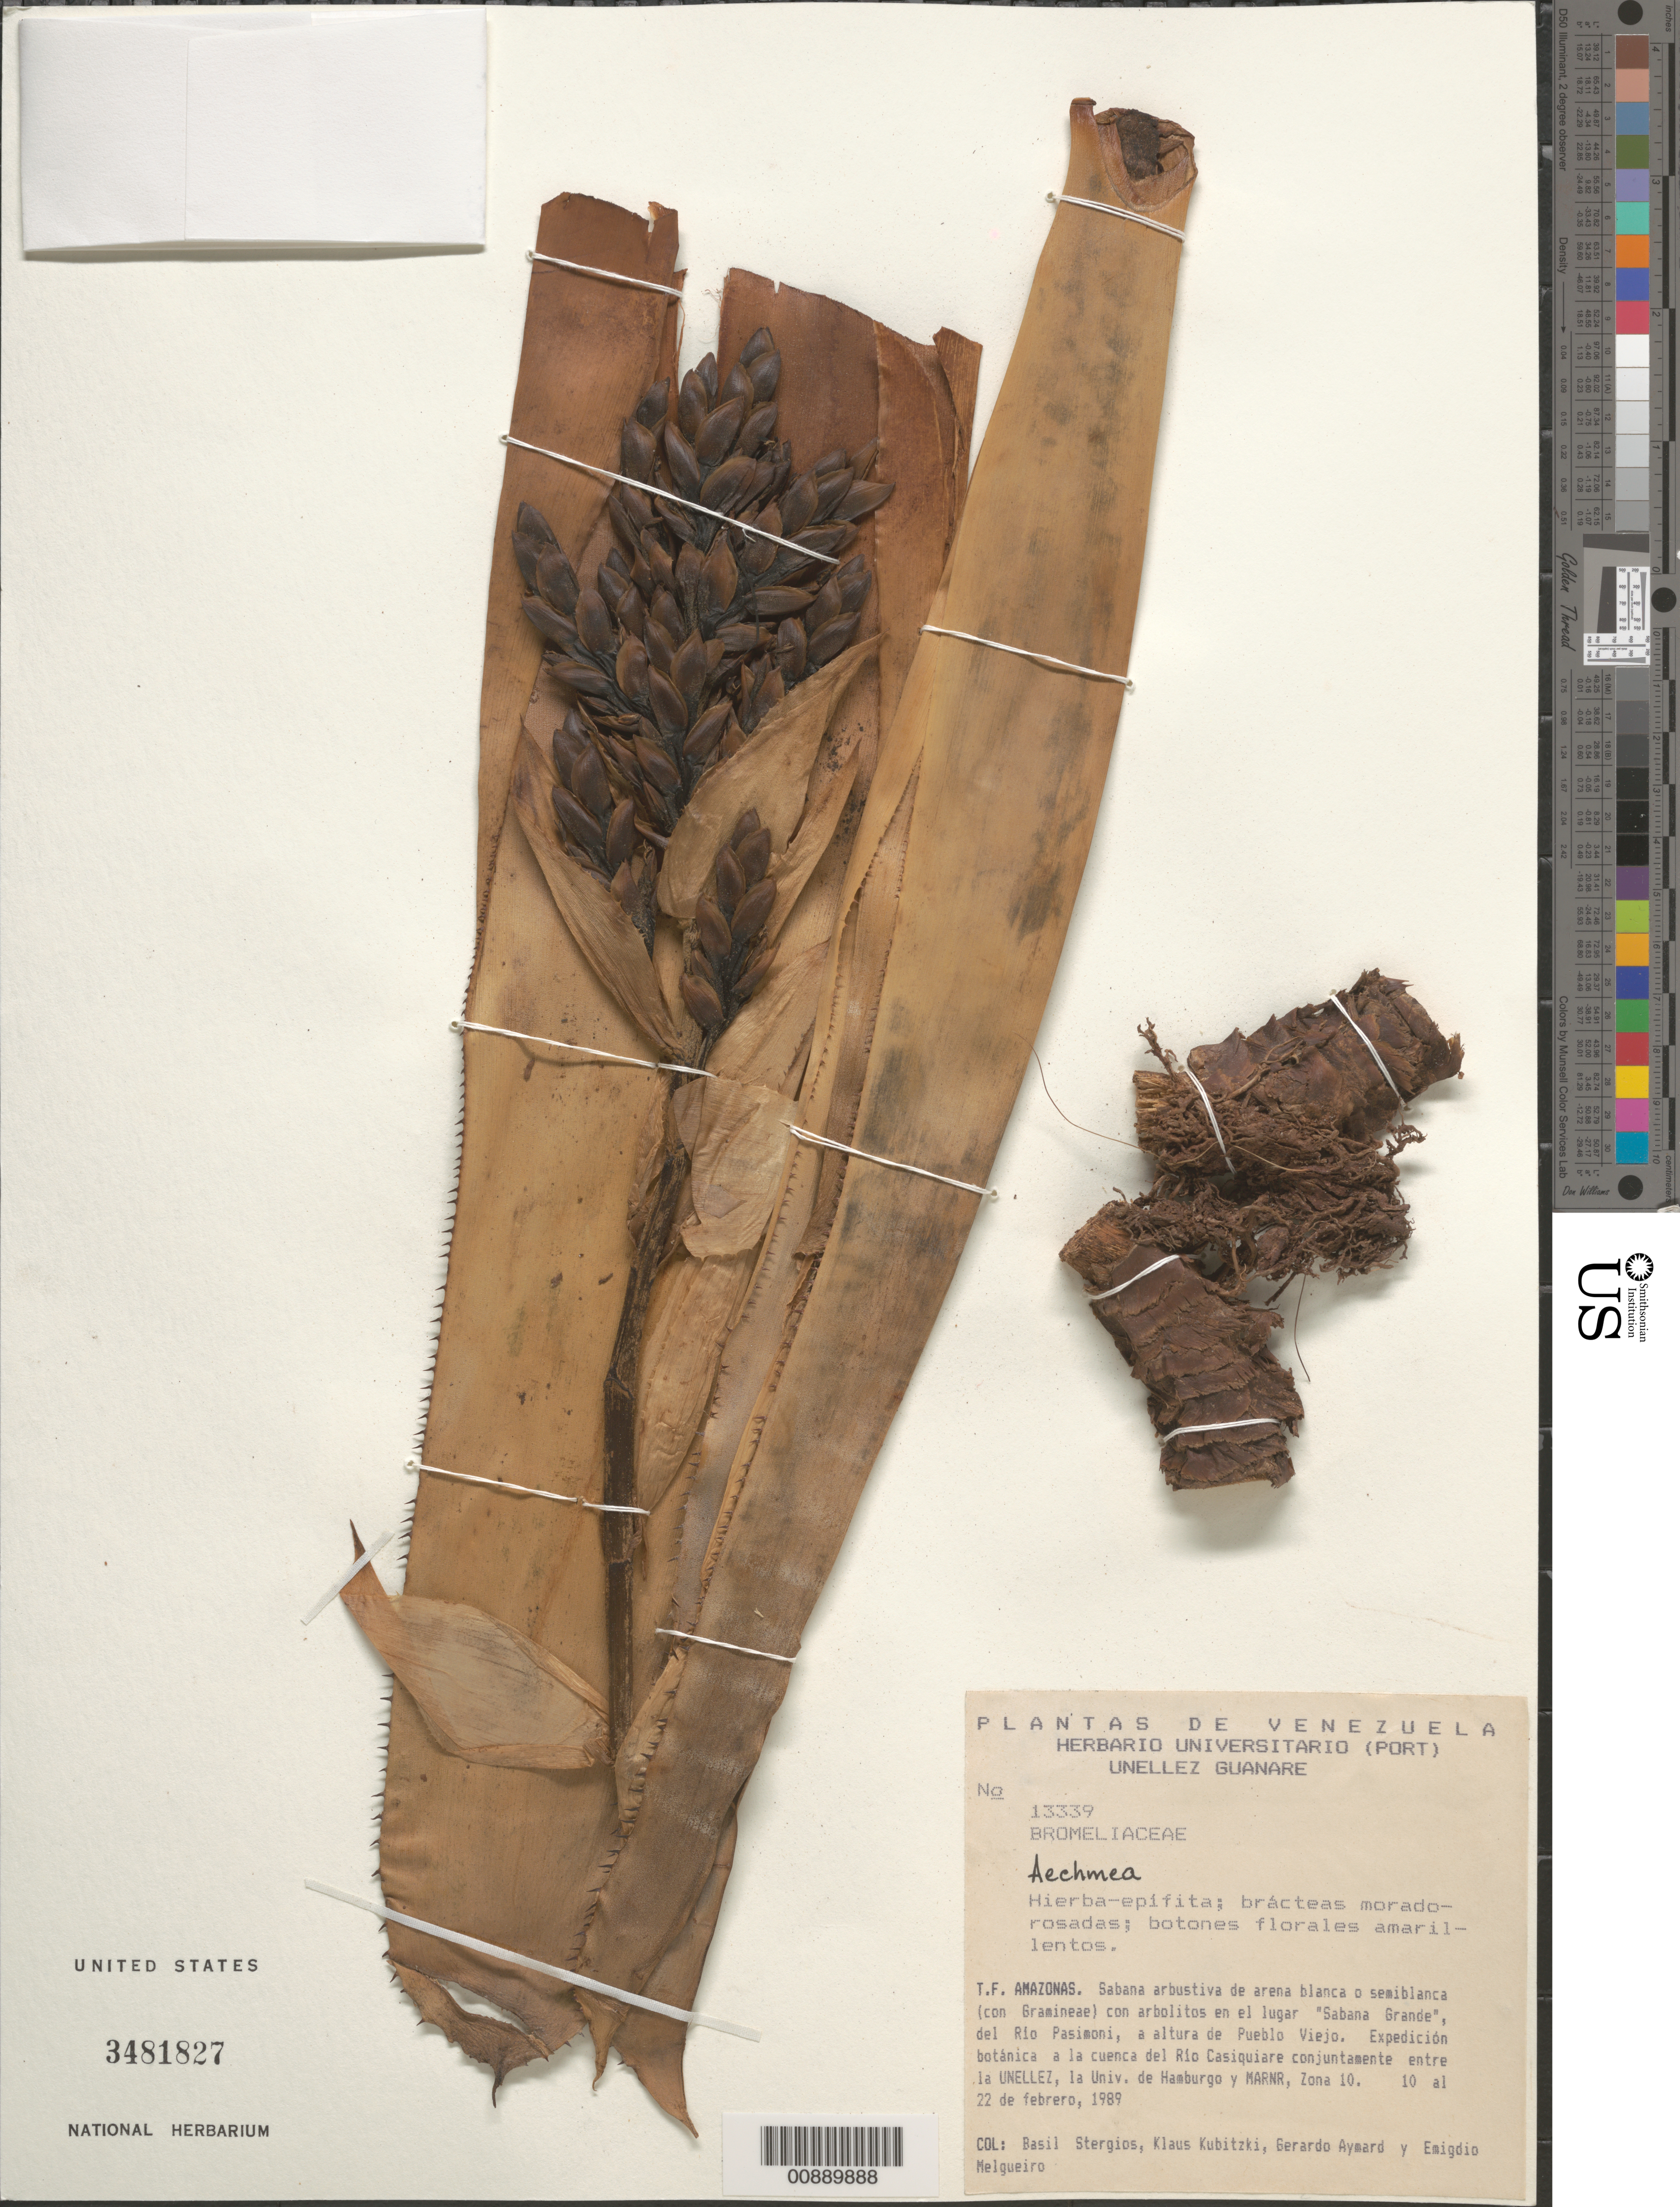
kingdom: Plantae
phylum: Tracheophyta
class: Liliopsida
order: Poales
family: Bromeliaceae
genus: Aechmea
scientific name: Aechmea sp.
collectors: B. G. Stergios, K. Kubitzki, G. A. Aymard & E. Melgueiro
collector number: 13339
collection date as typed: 10-Feb-89 to 22-Feb-89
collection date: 1989-02-10/1989-02-22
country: Venezuela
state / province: Amazonas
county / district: Río Negro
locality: Río Casiquiare, "Sabana Grande", Río Pasimoni, a altura de Pueblo Viejo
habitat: Sabana arbustiva con arbolitos de arena blanca o semiblanca (con Gramineae) en el luga sabana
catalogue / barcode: US 3481827